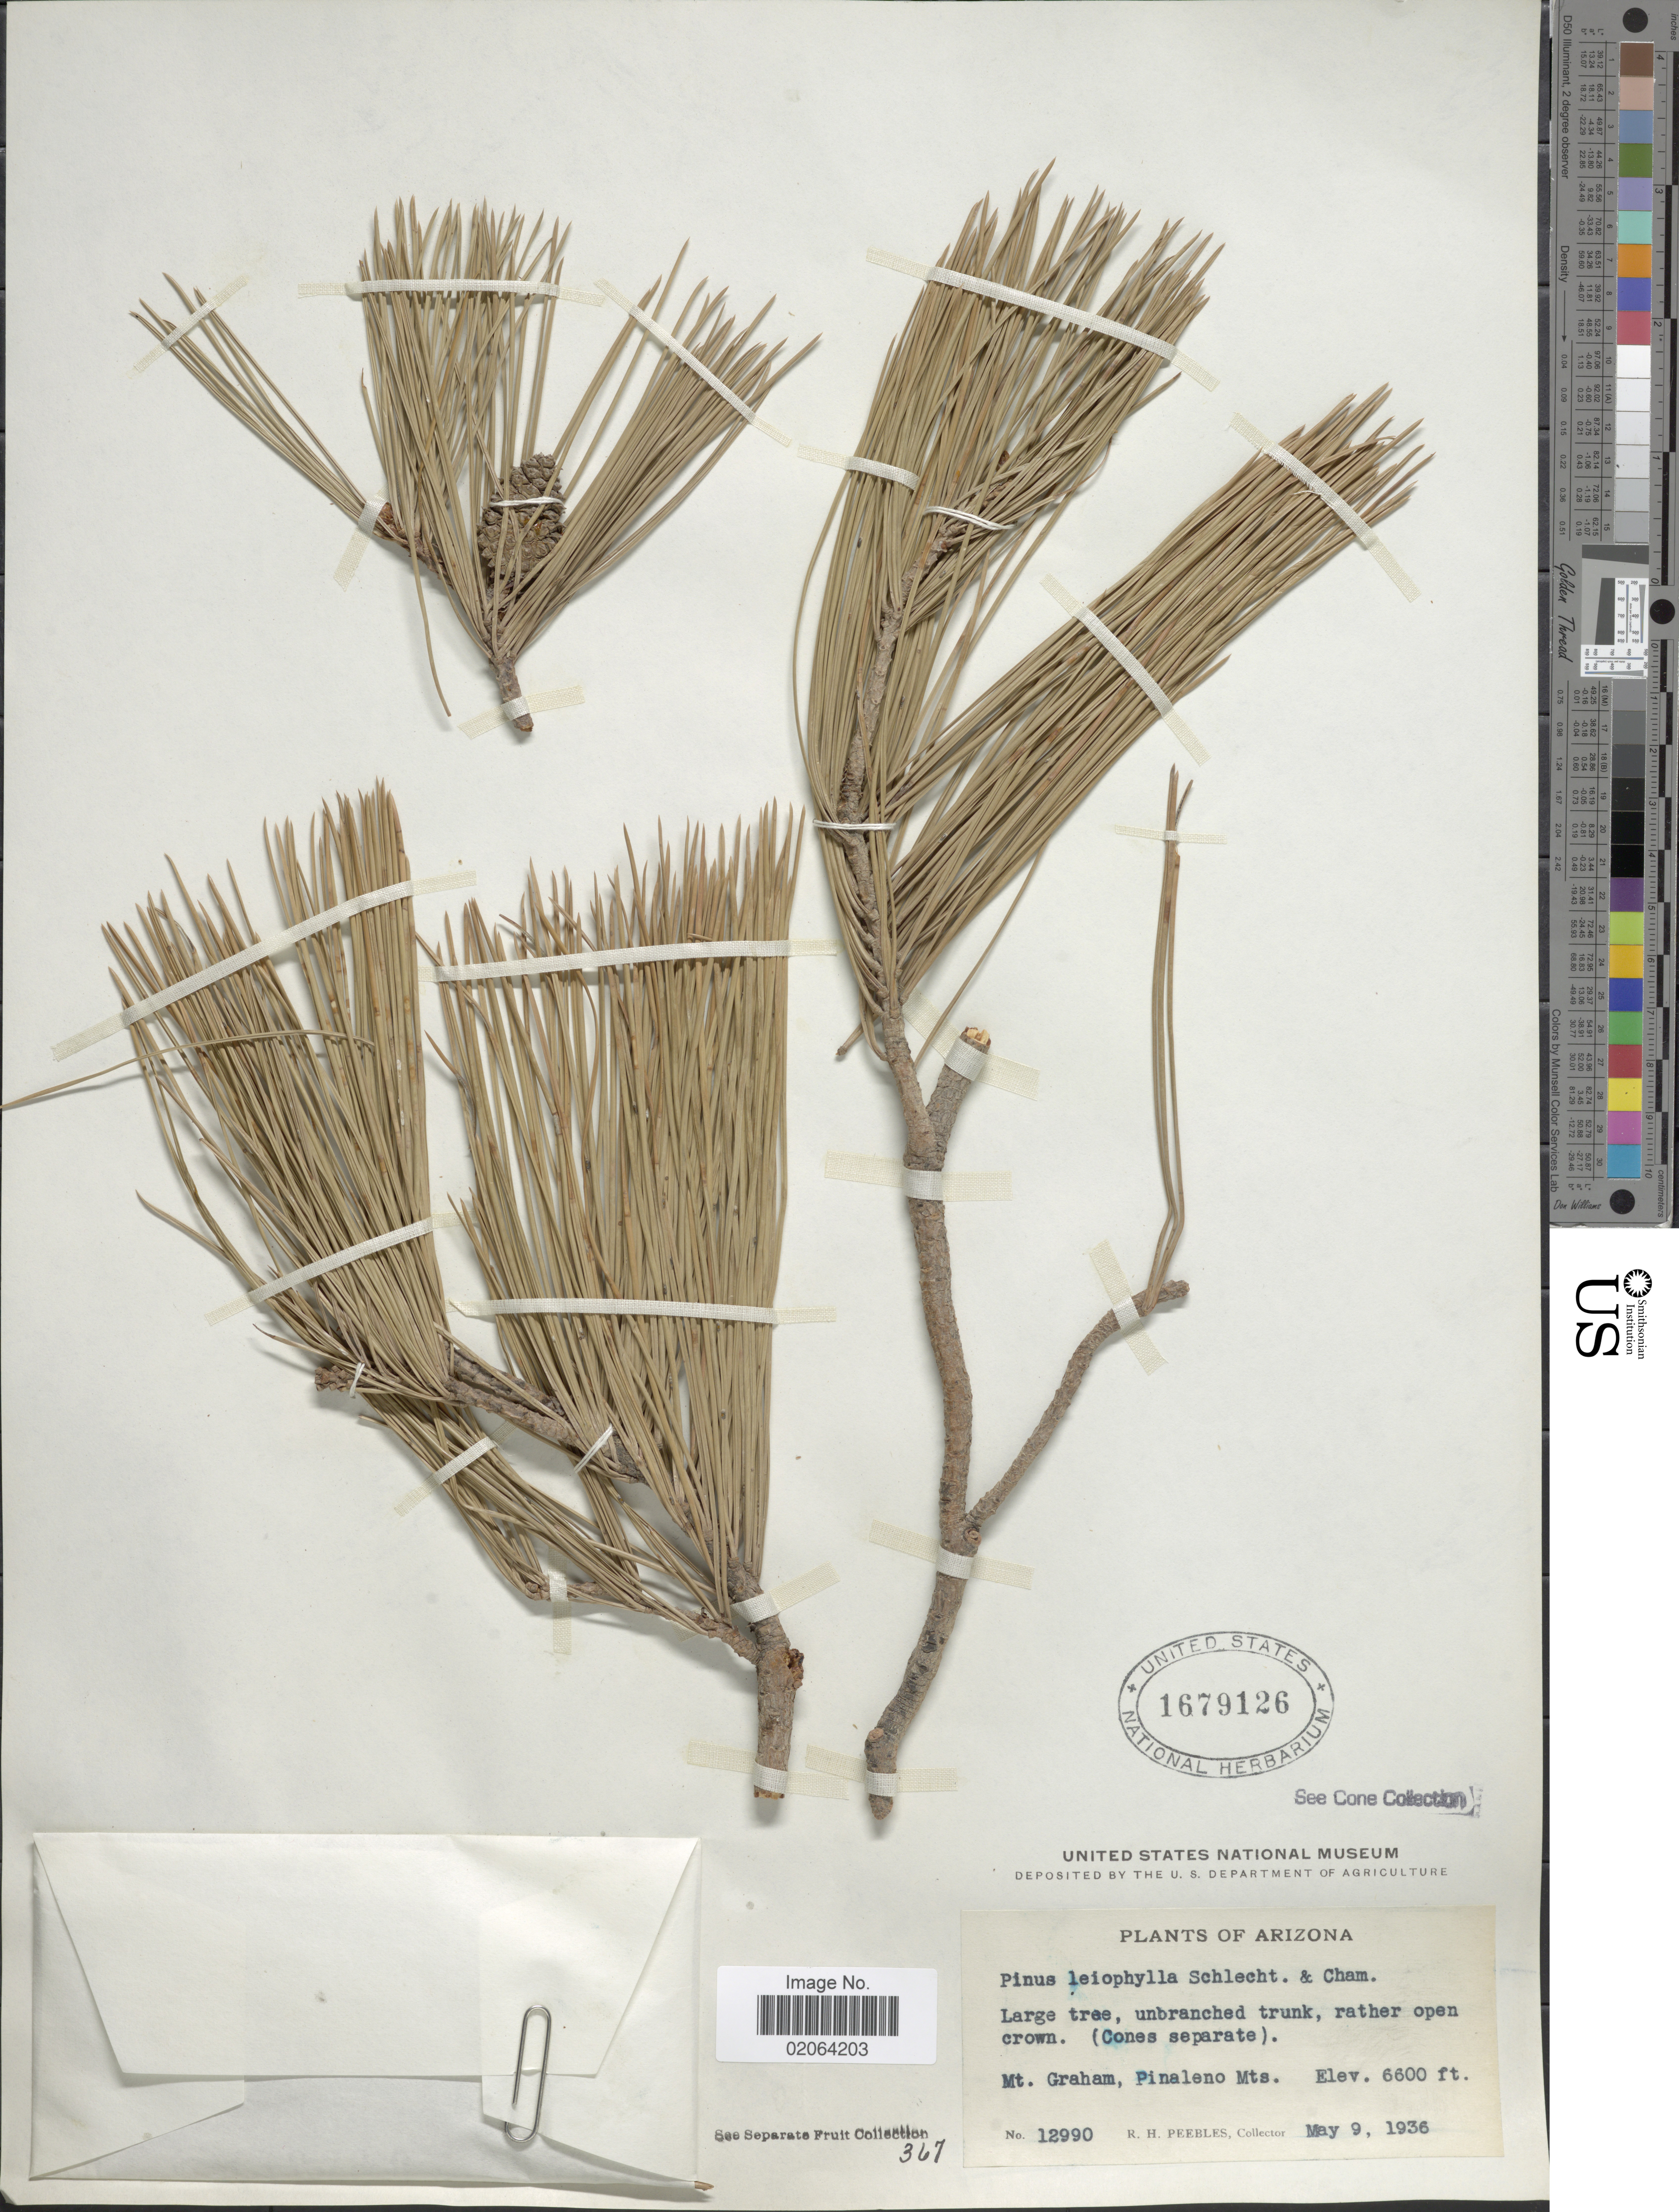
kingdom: Plantae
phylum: Tracheophyta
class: Pinopsida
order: Pinales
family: Pinaceae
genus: Pinus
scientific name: Pinus leiophylla var. chihuahuana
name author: (Engelm.) Shaw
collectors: R. H. Peebles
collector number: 12990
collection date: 1936-05-09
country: United States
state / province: Arizona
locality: Mt. Graham, Pinaleno Mts.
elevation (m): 2012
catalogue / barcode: US 1679126